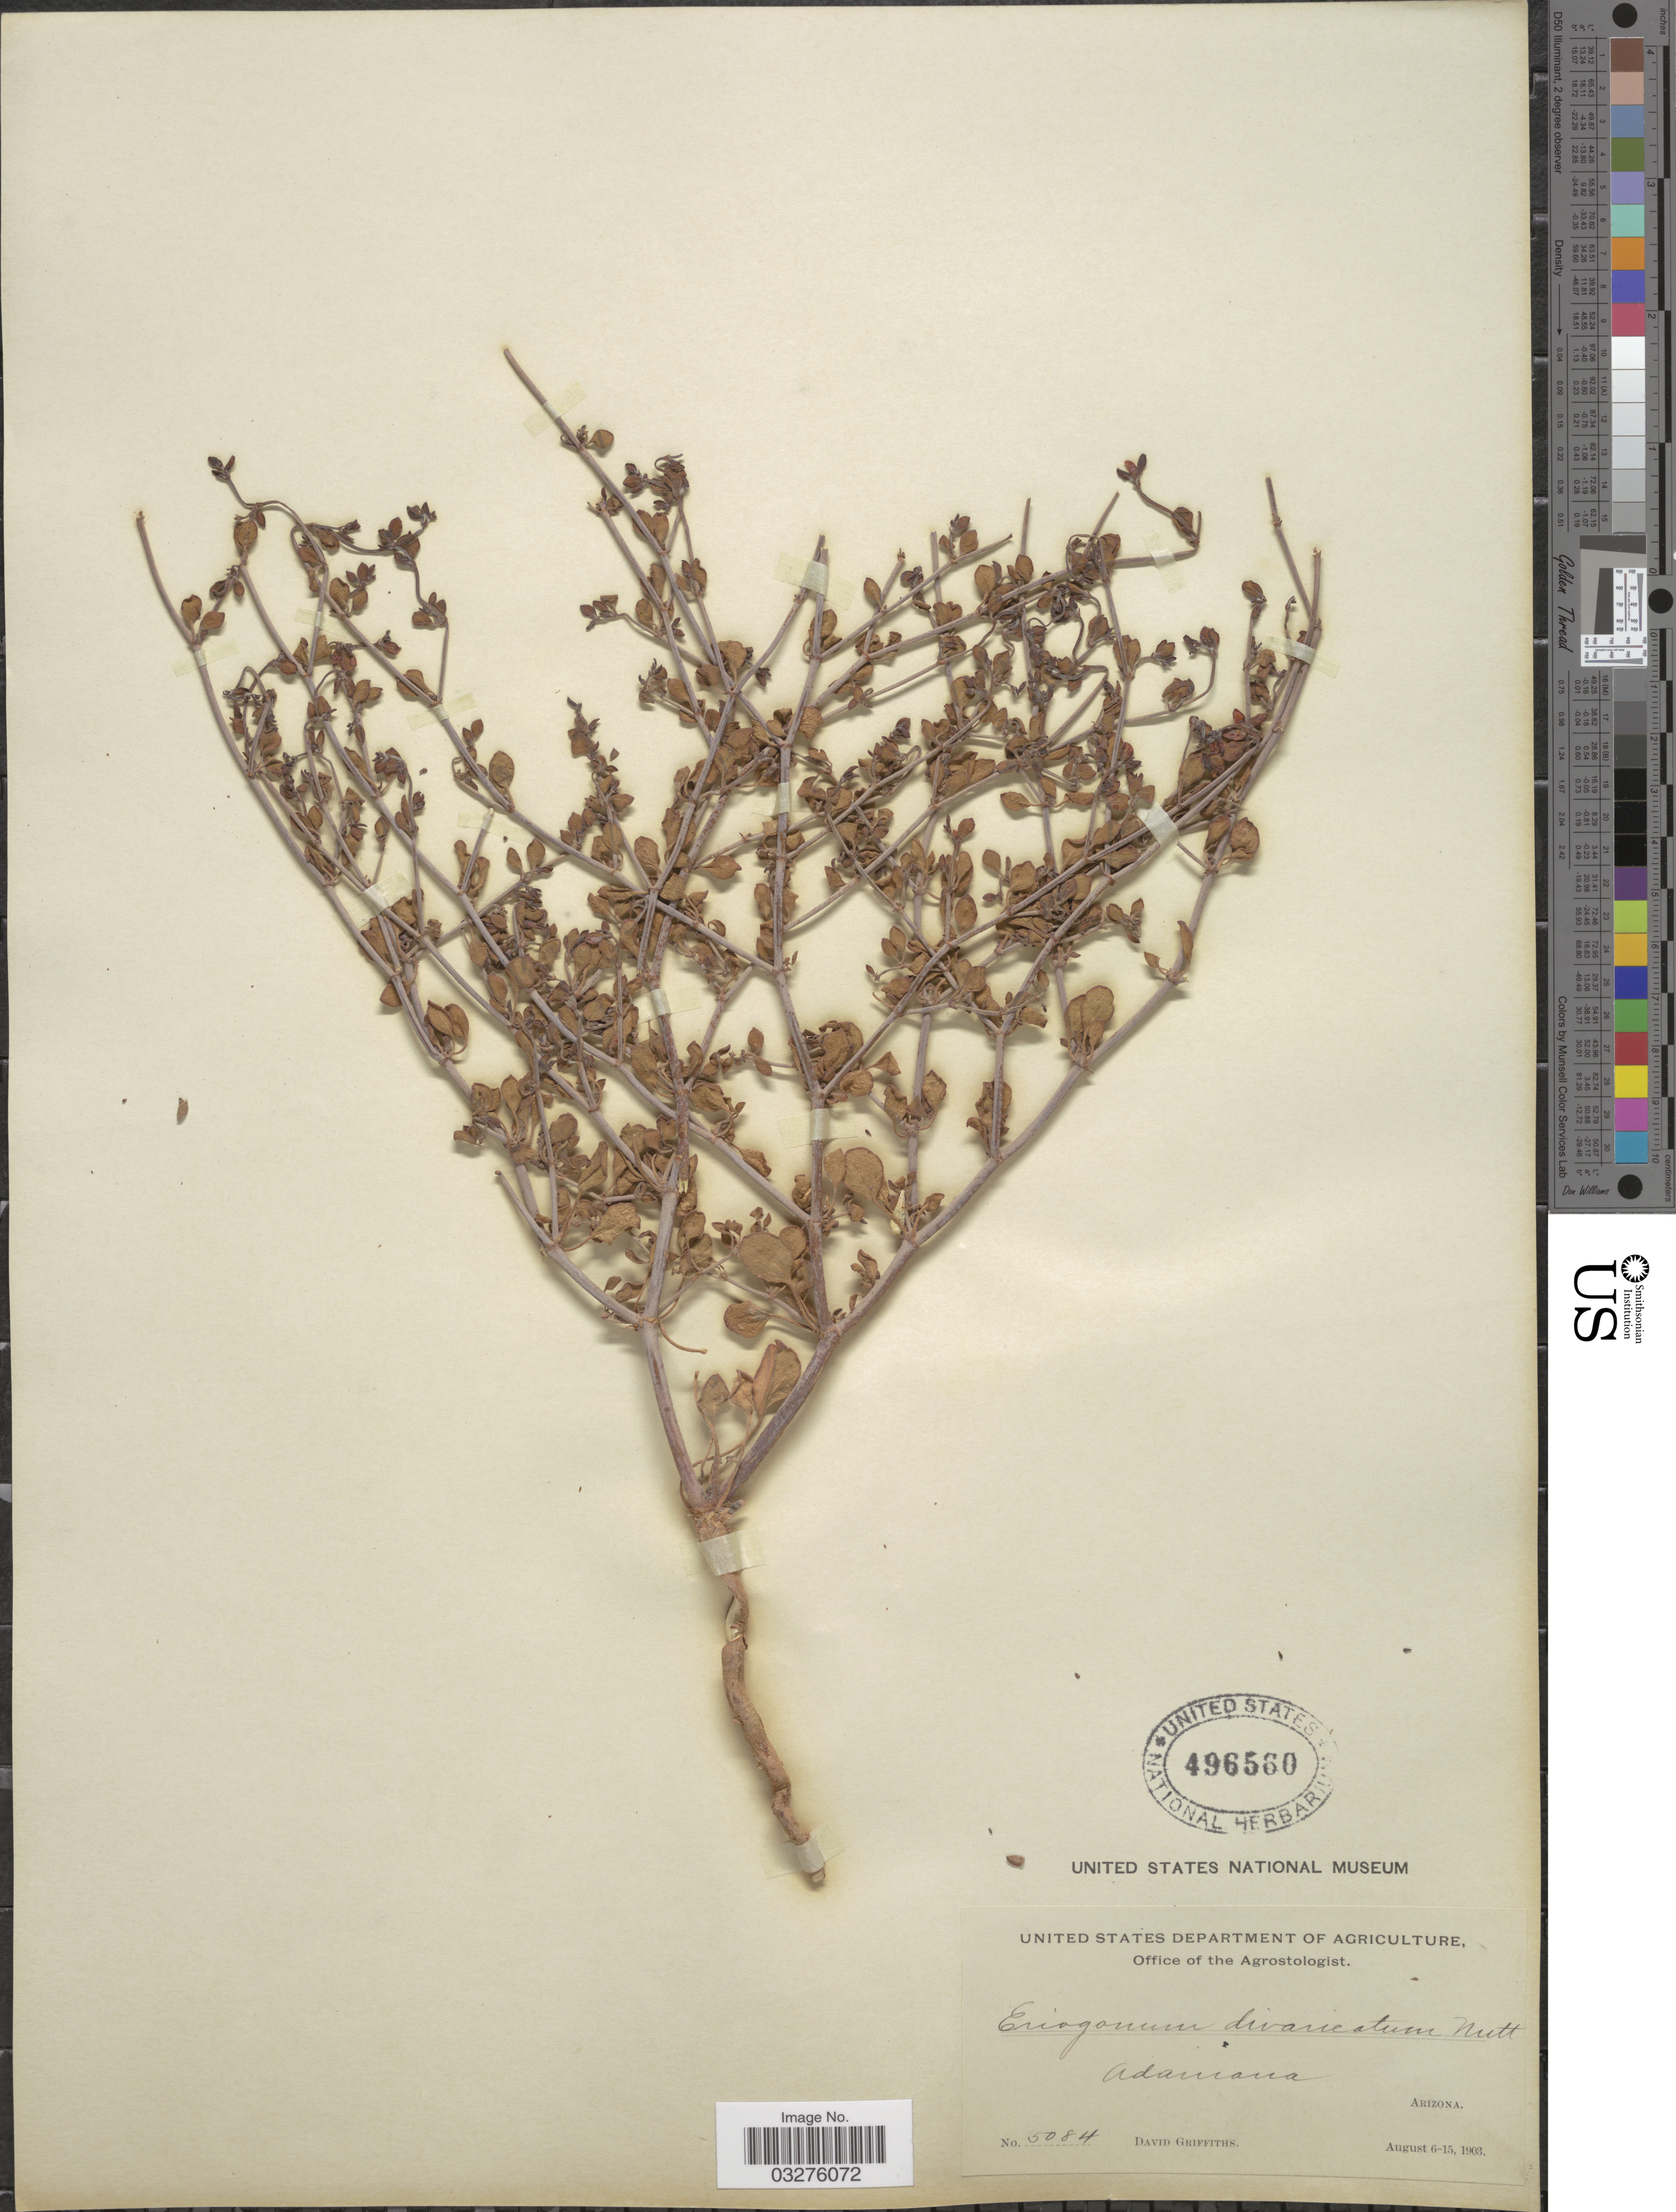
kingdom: Plantae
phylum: Tracheophyta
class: Magnoliopsida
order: Caryophyllales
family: Polygonaceae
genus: Eriogonum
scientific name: Eriogonum divaricatum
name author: Hook.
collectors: D. Griffiths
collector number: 5084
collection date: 1903-08-06/1903-08-15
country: United States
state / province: Arizona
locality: Adamana.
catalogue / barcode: US 496560